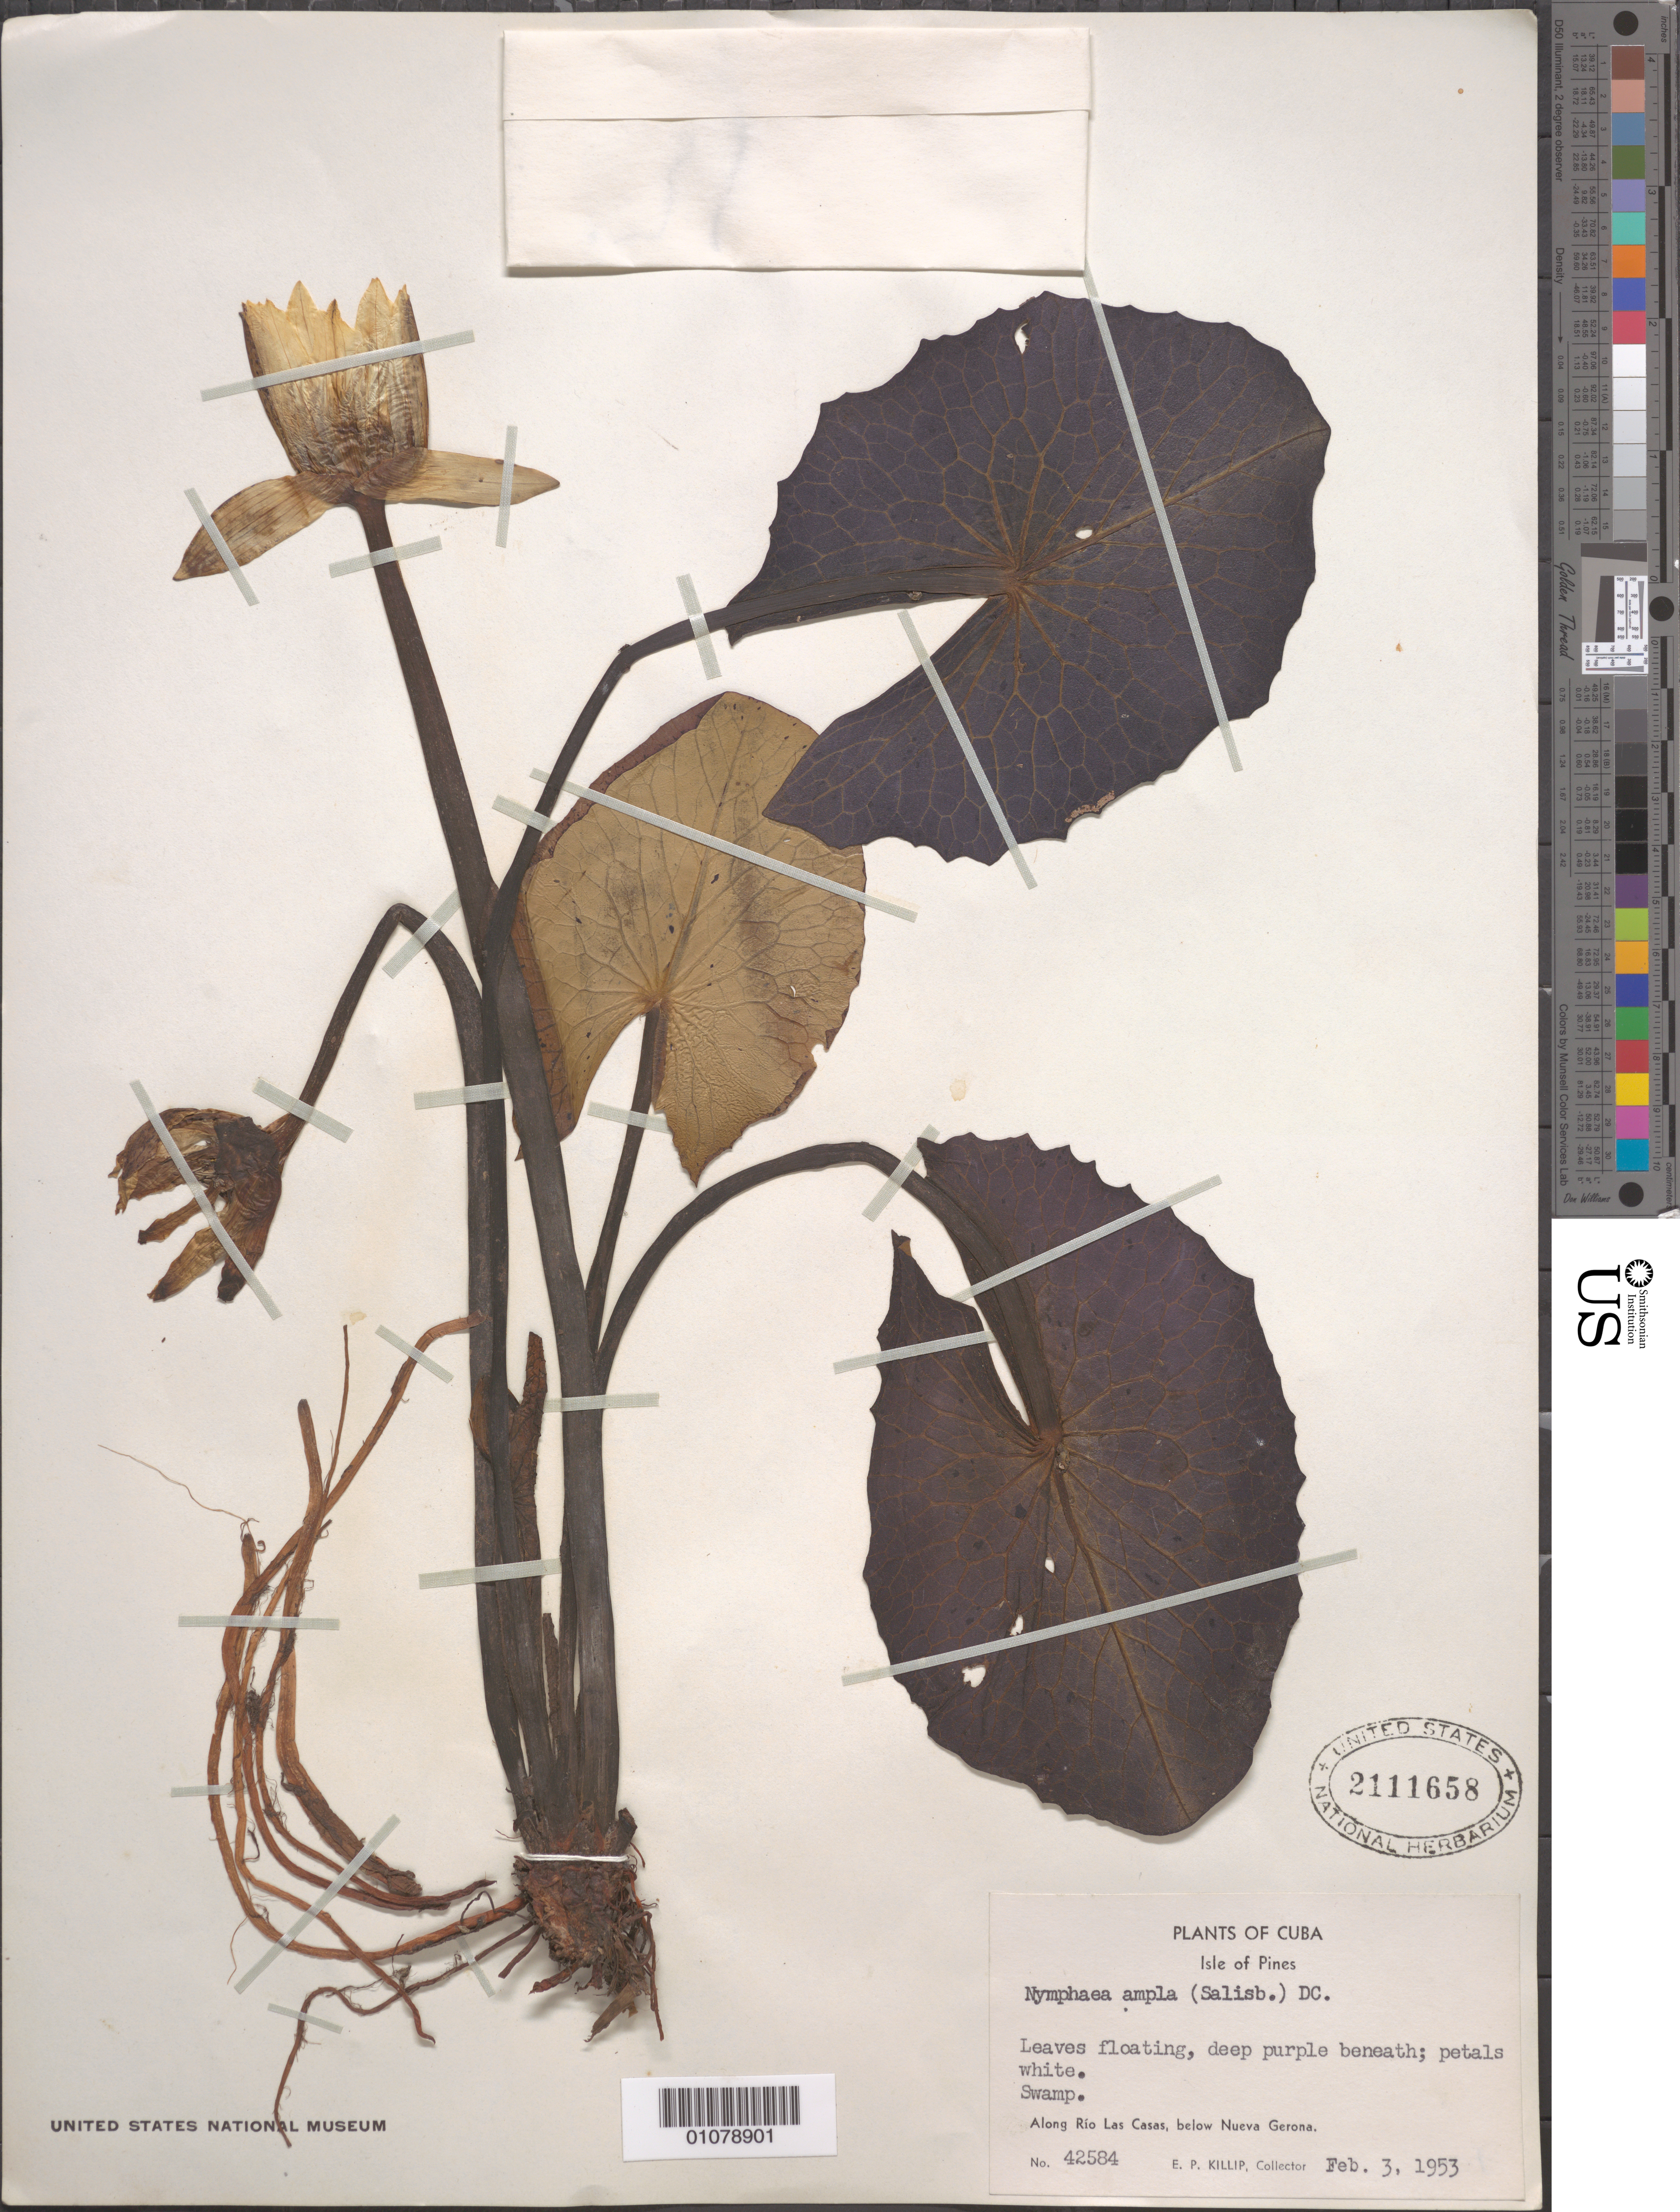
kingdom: Plantae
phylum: Tracheophyta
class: Magnoliopsida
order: Nymphaeales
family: Nymphaeaceae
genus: Nymphaea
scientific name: Nymphaea elegans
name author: Hook.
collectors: E. P. Killip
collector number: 42584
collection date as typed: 03 Feb 1953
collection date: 1953-02-03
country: Cuba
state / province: Isla de La Juventud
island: Isla de la Juventud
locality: Isle of Pines, Along Rio Las Casas, below Nueva Gerona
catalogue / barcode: US 2111658